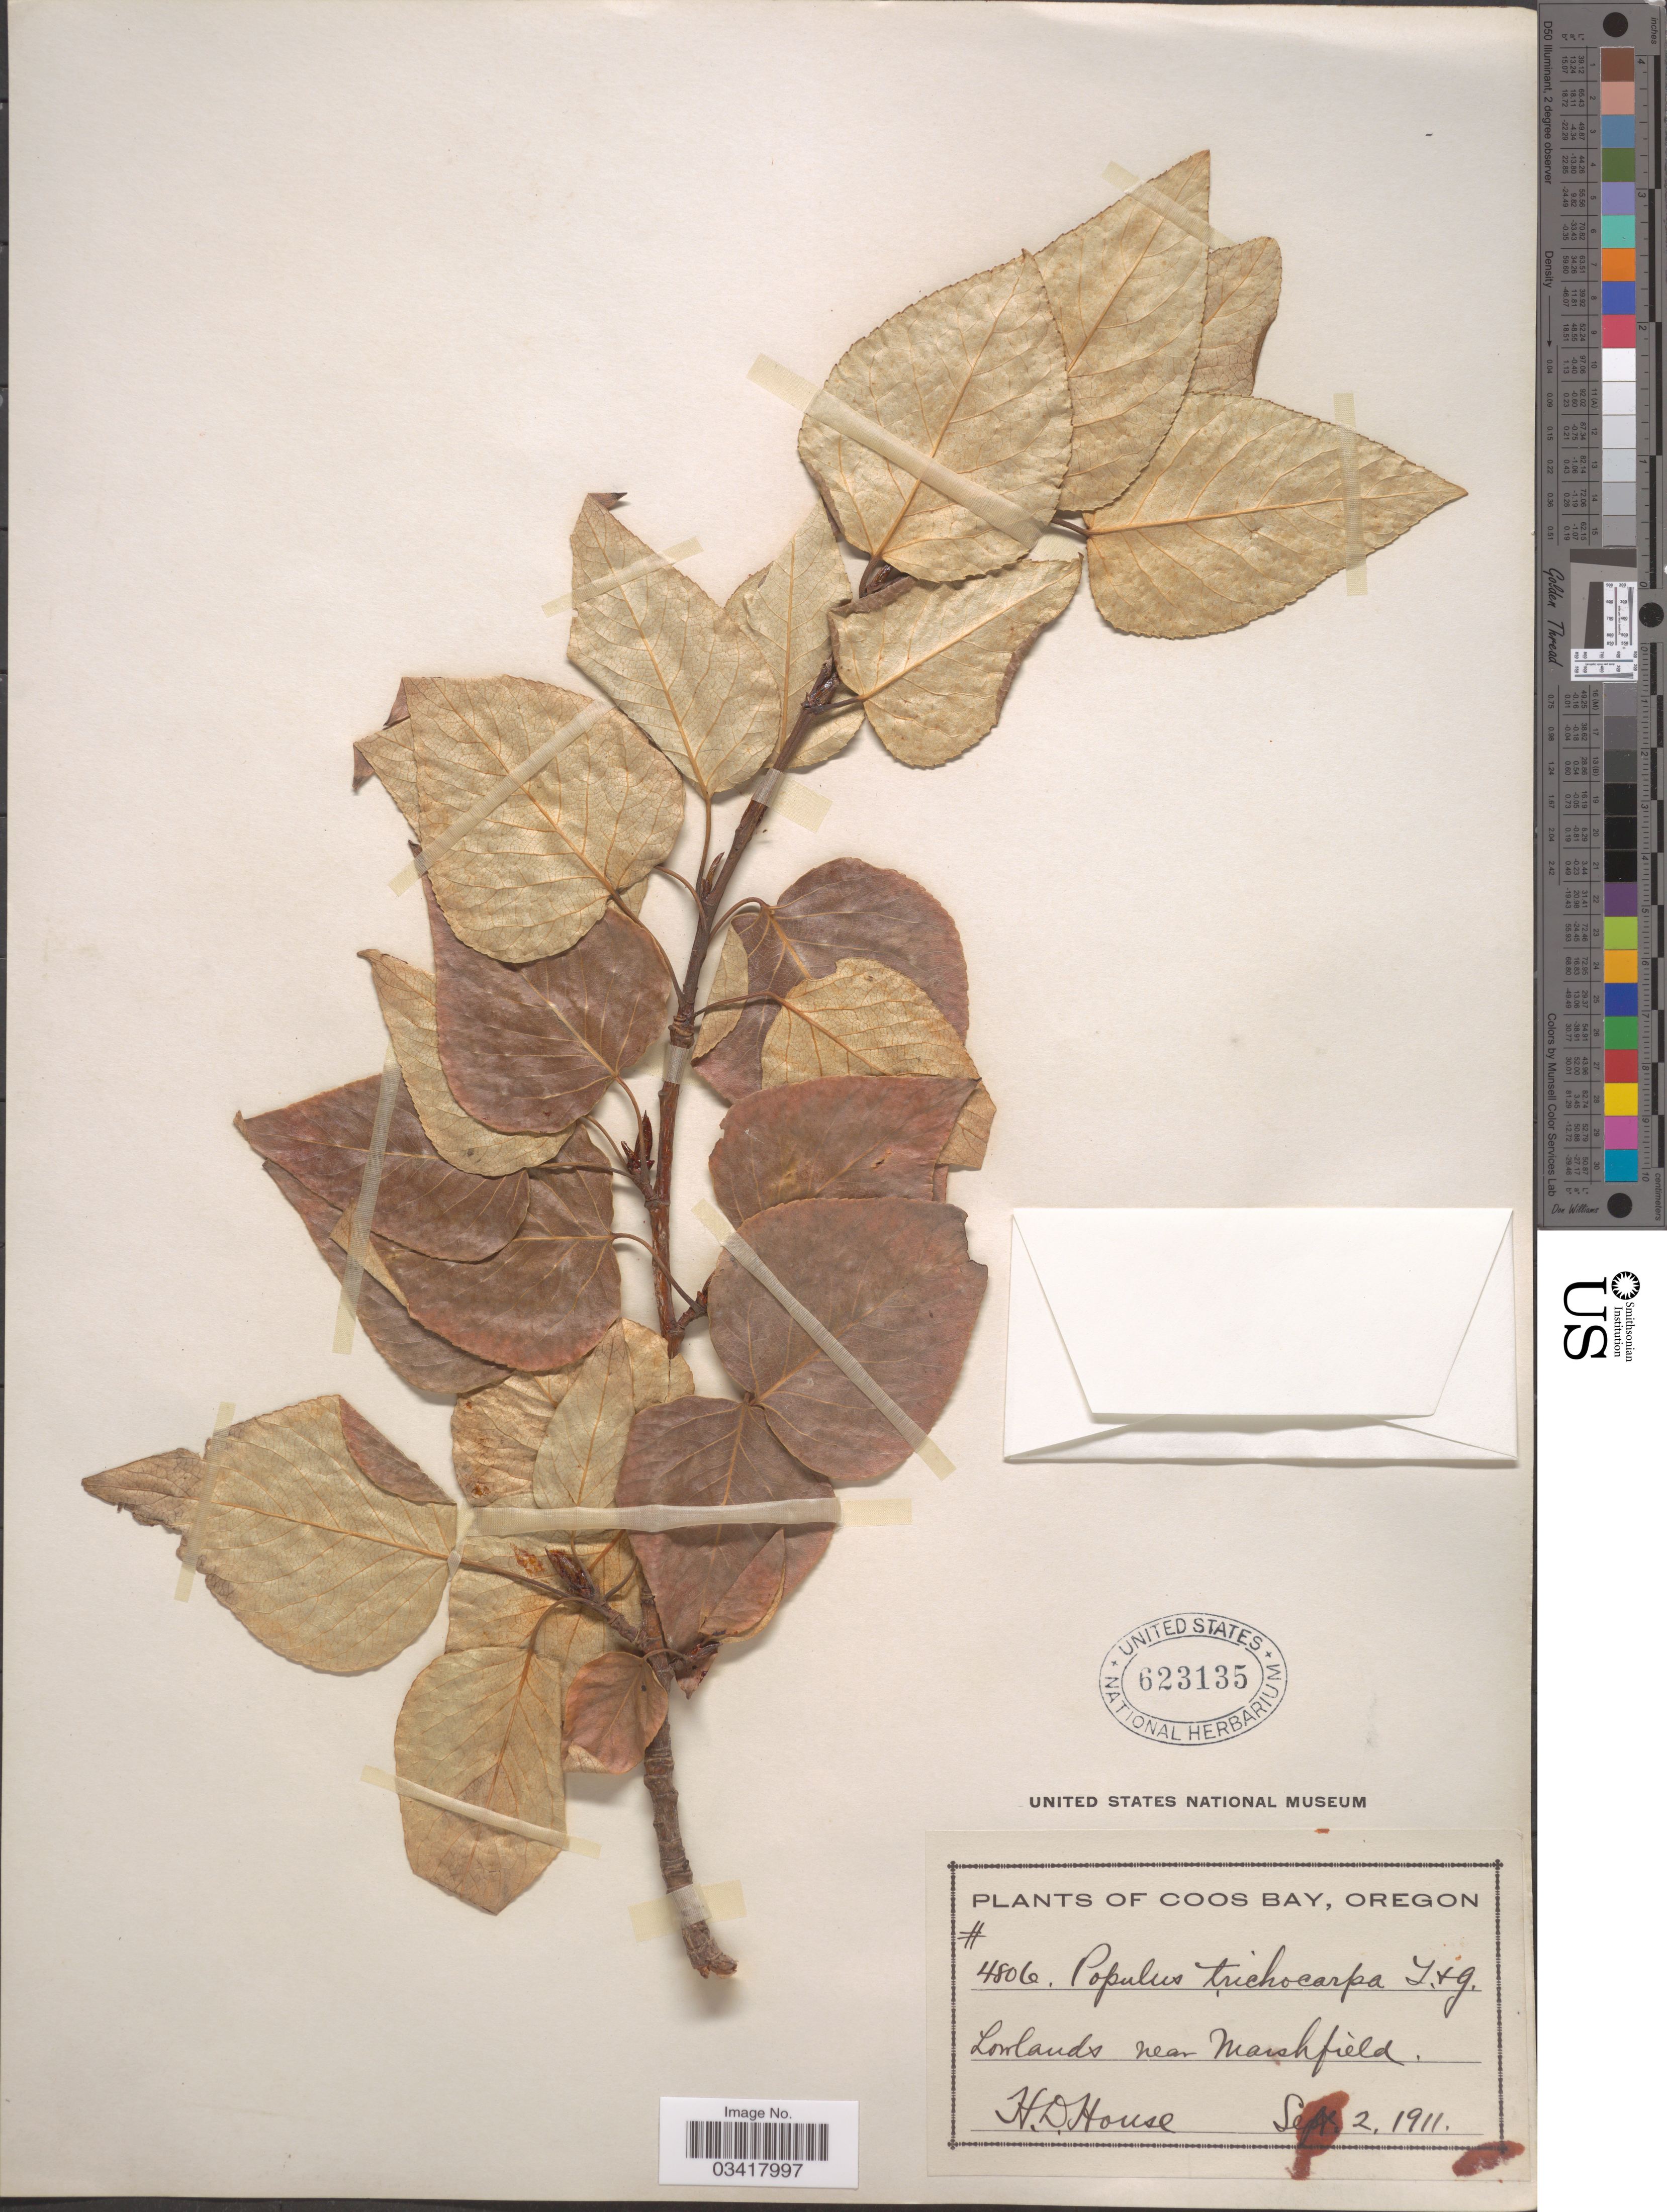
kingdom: Plantae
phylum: Tracheophyta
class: Magnoliopsida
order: Malpighiales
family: Salicaceae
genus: Populus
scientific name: Populus trichocarpa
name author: Torr. & A. Gray ex W. Hook.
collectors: H. D. House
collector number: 4806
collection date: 1911-09-02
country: United States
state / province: Oregon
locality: Coos Bay. Lowlands near Marshfield.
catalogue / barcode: US 623135